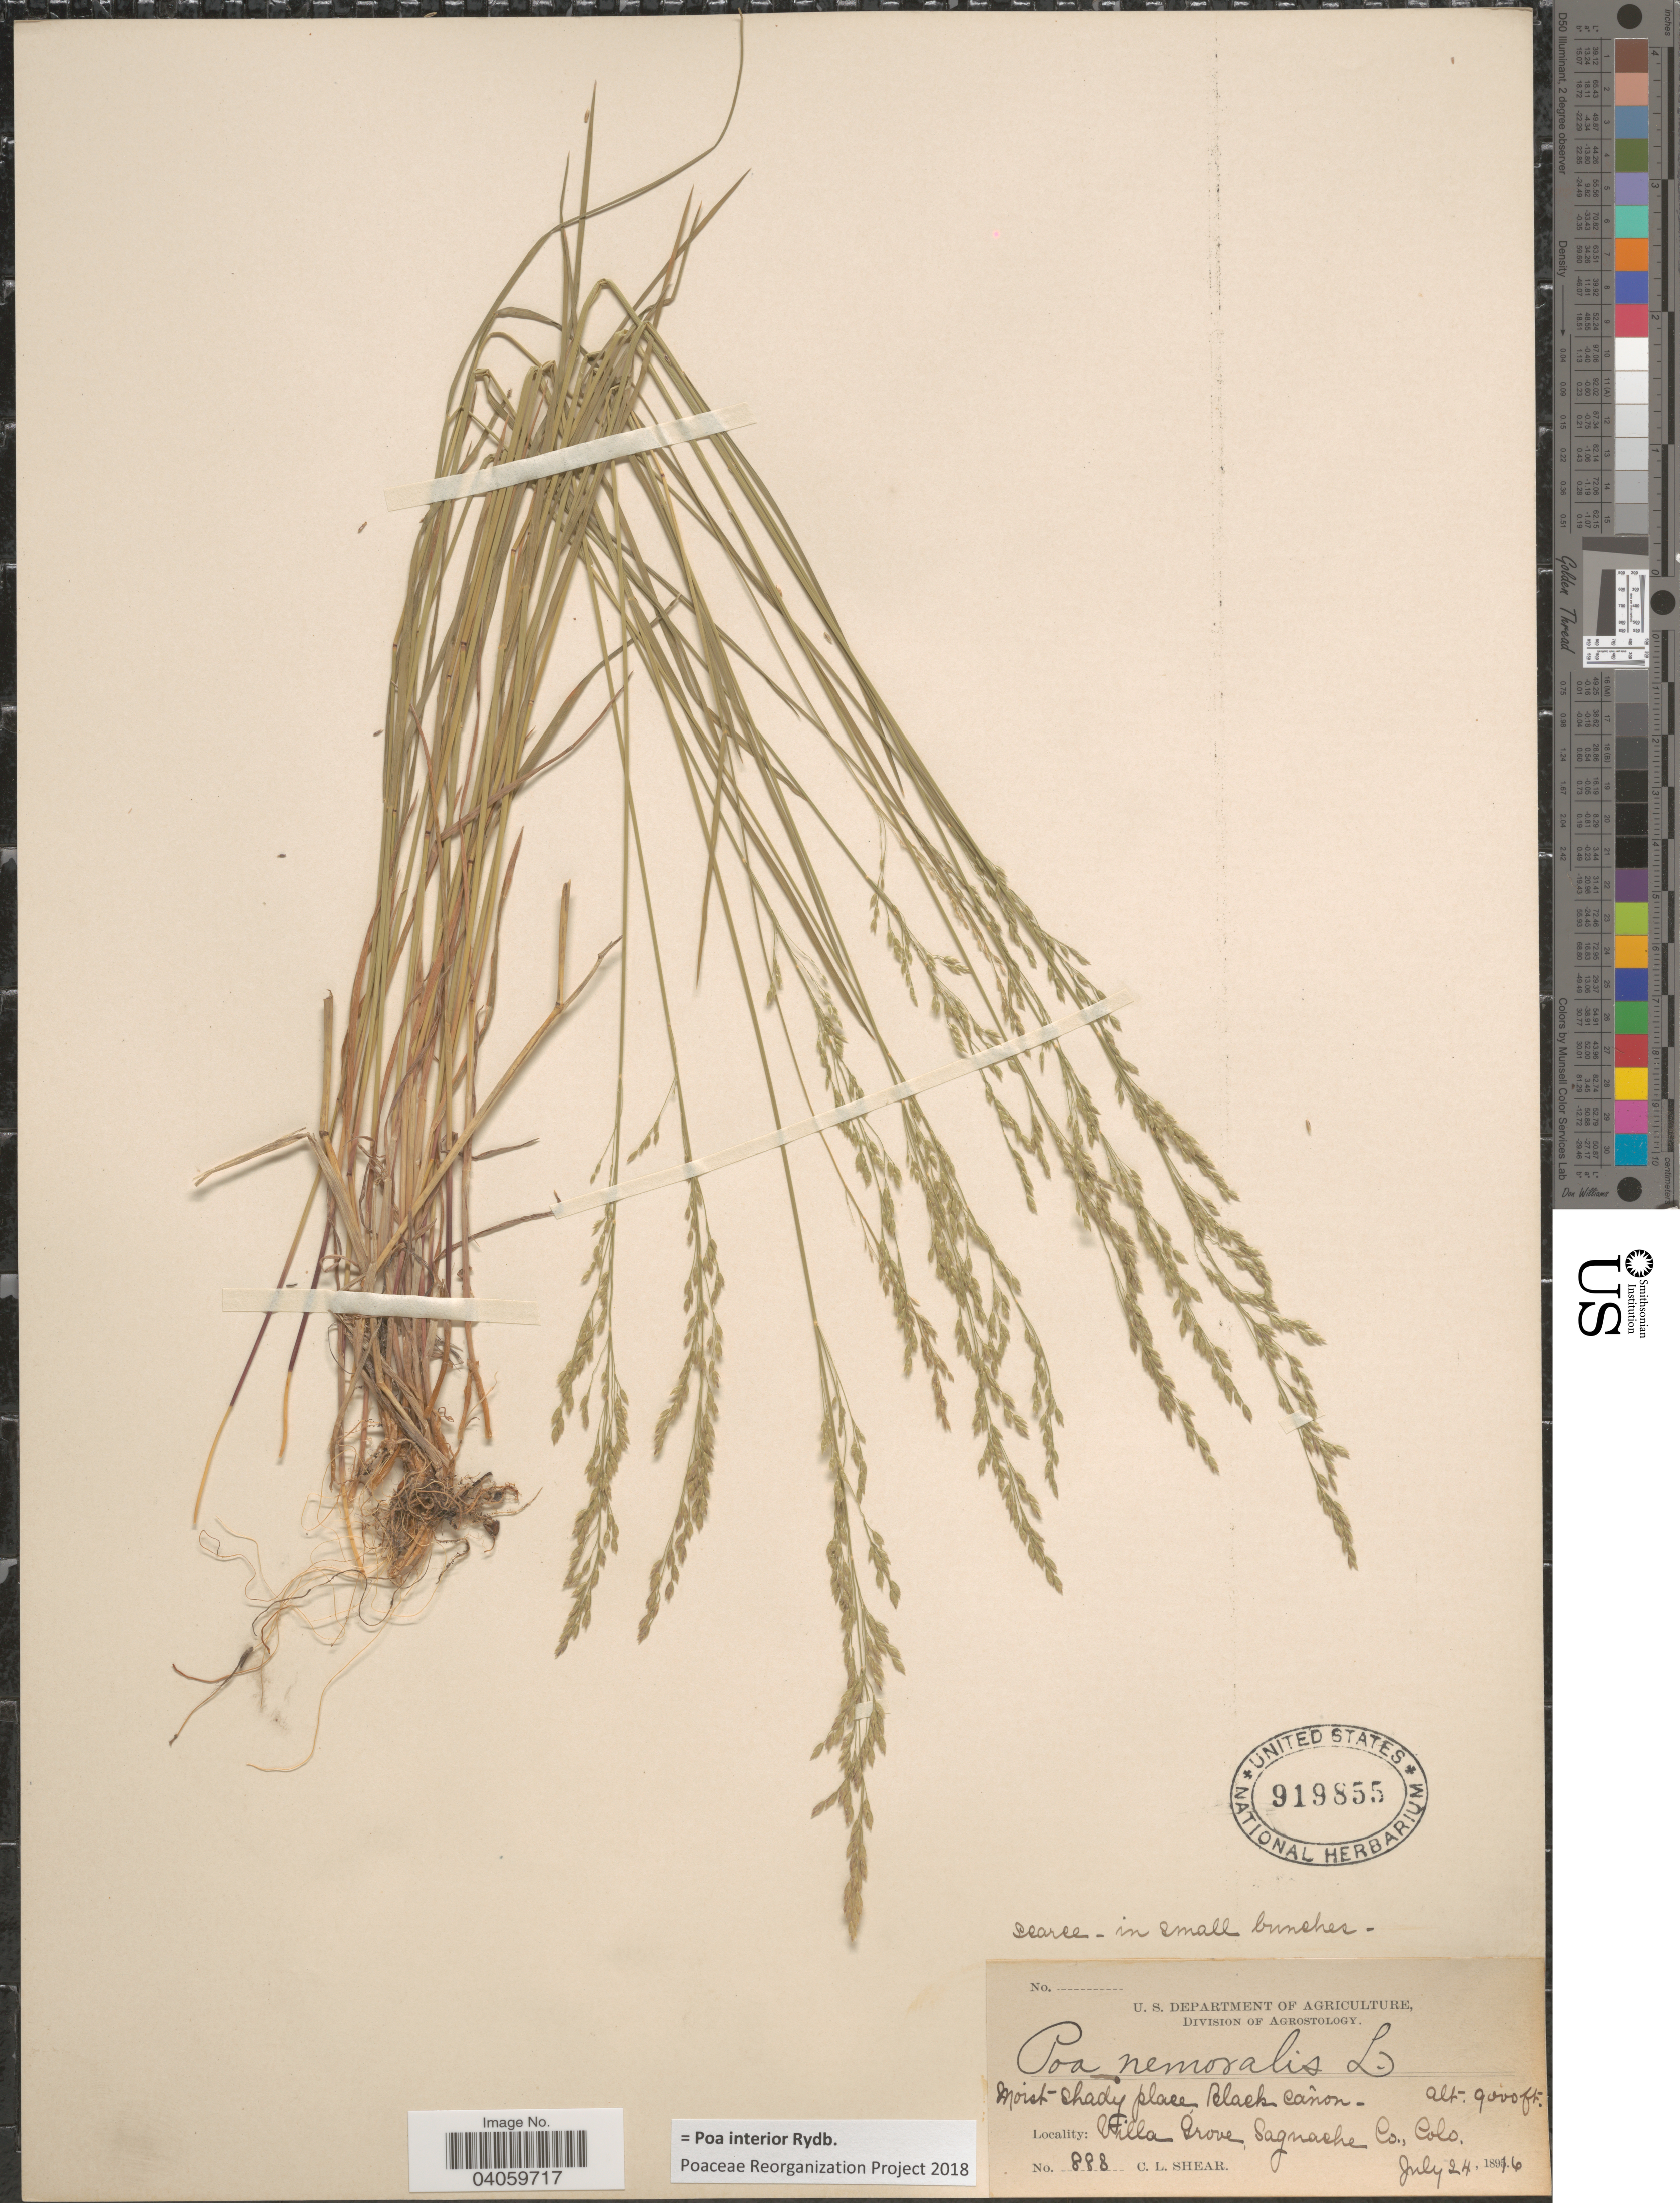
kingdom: Plantae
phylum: Tracheophyta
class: Liliopsida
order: Poales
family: Poaceae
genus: Poa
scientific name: Poa interior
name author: Rydb.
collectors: C. L. Shear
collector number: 888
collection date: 1896-07-24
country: United States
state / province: Colorado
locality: Black Cañon. Villa Grove, Saguache Co.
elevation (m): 2743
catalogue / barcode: US 919855